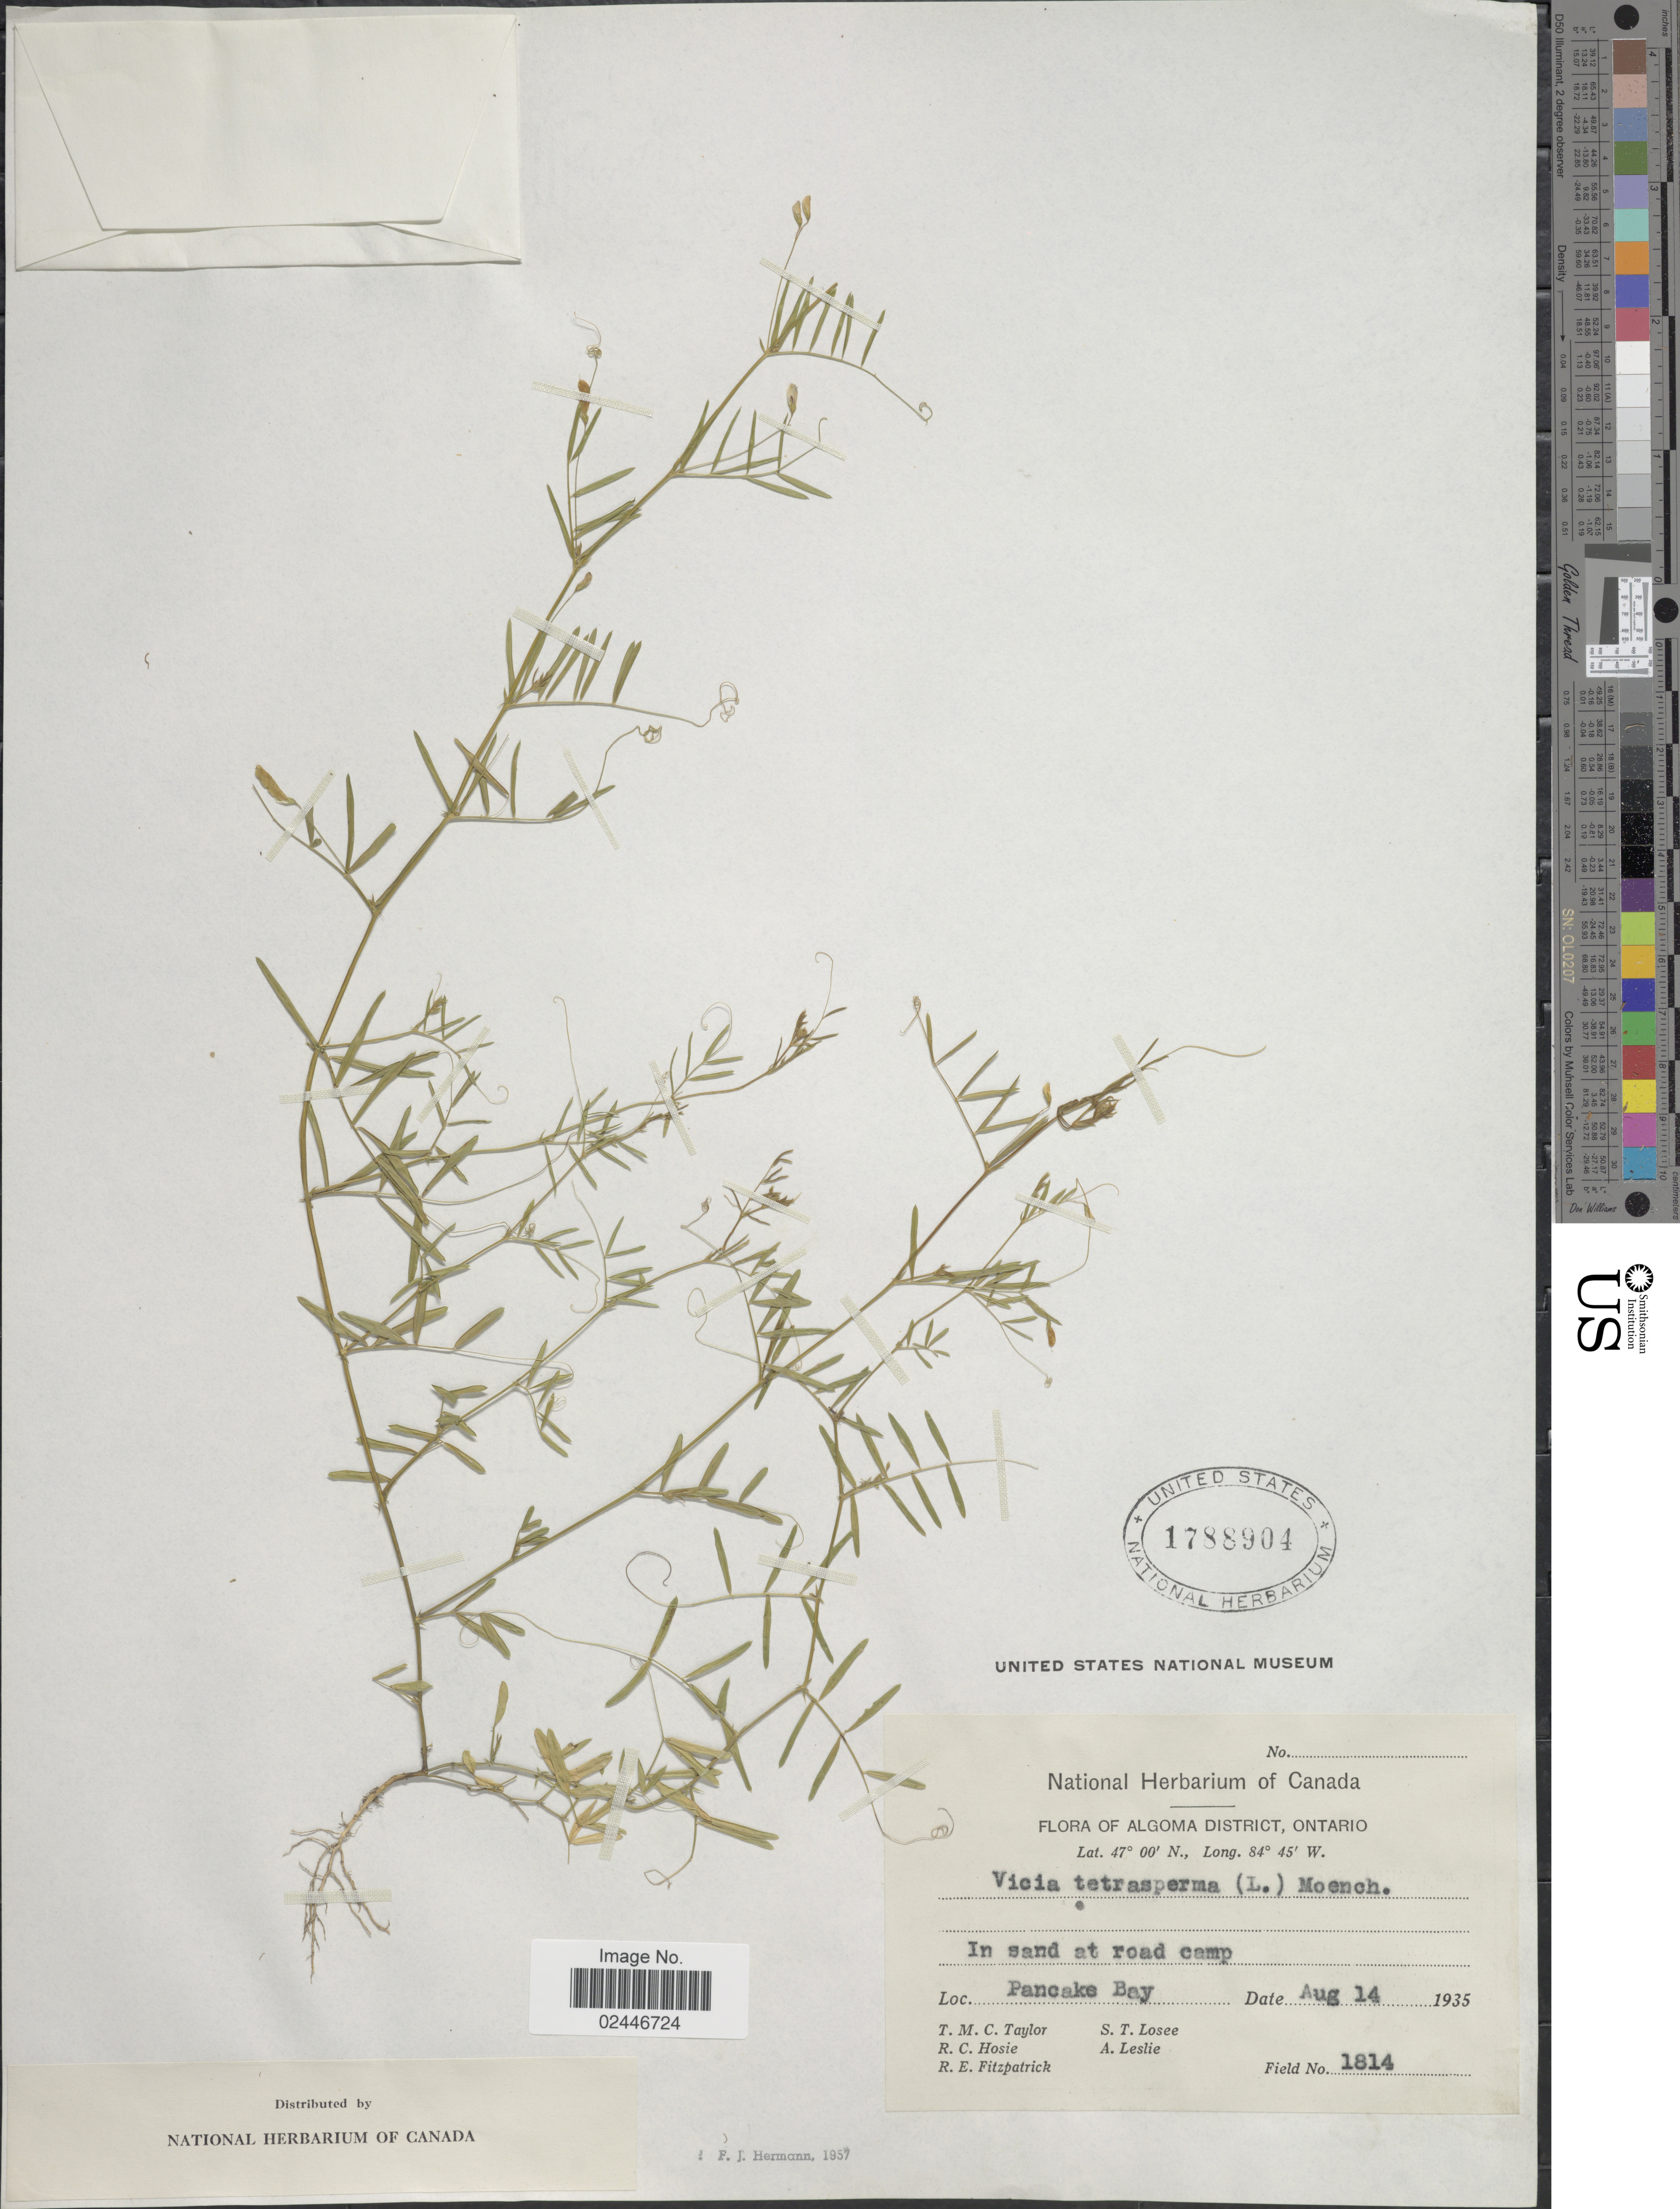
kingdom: Plantae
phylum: Tracheophyta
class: Magnoliopsida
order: Fabales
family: Fabaceae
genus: Vicia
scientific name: Vicia tetrasperma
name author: (L.) Schreb.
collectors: T. M. C. Taylor, R. Hosie, R. Fitzpatrick, S. Losee & A. Leslie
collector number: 1814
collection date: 1935-08-14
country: Canada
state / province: Ontario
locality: Algoma District, in sand at road camp, Pancake Bay.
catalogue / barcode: US 1788904